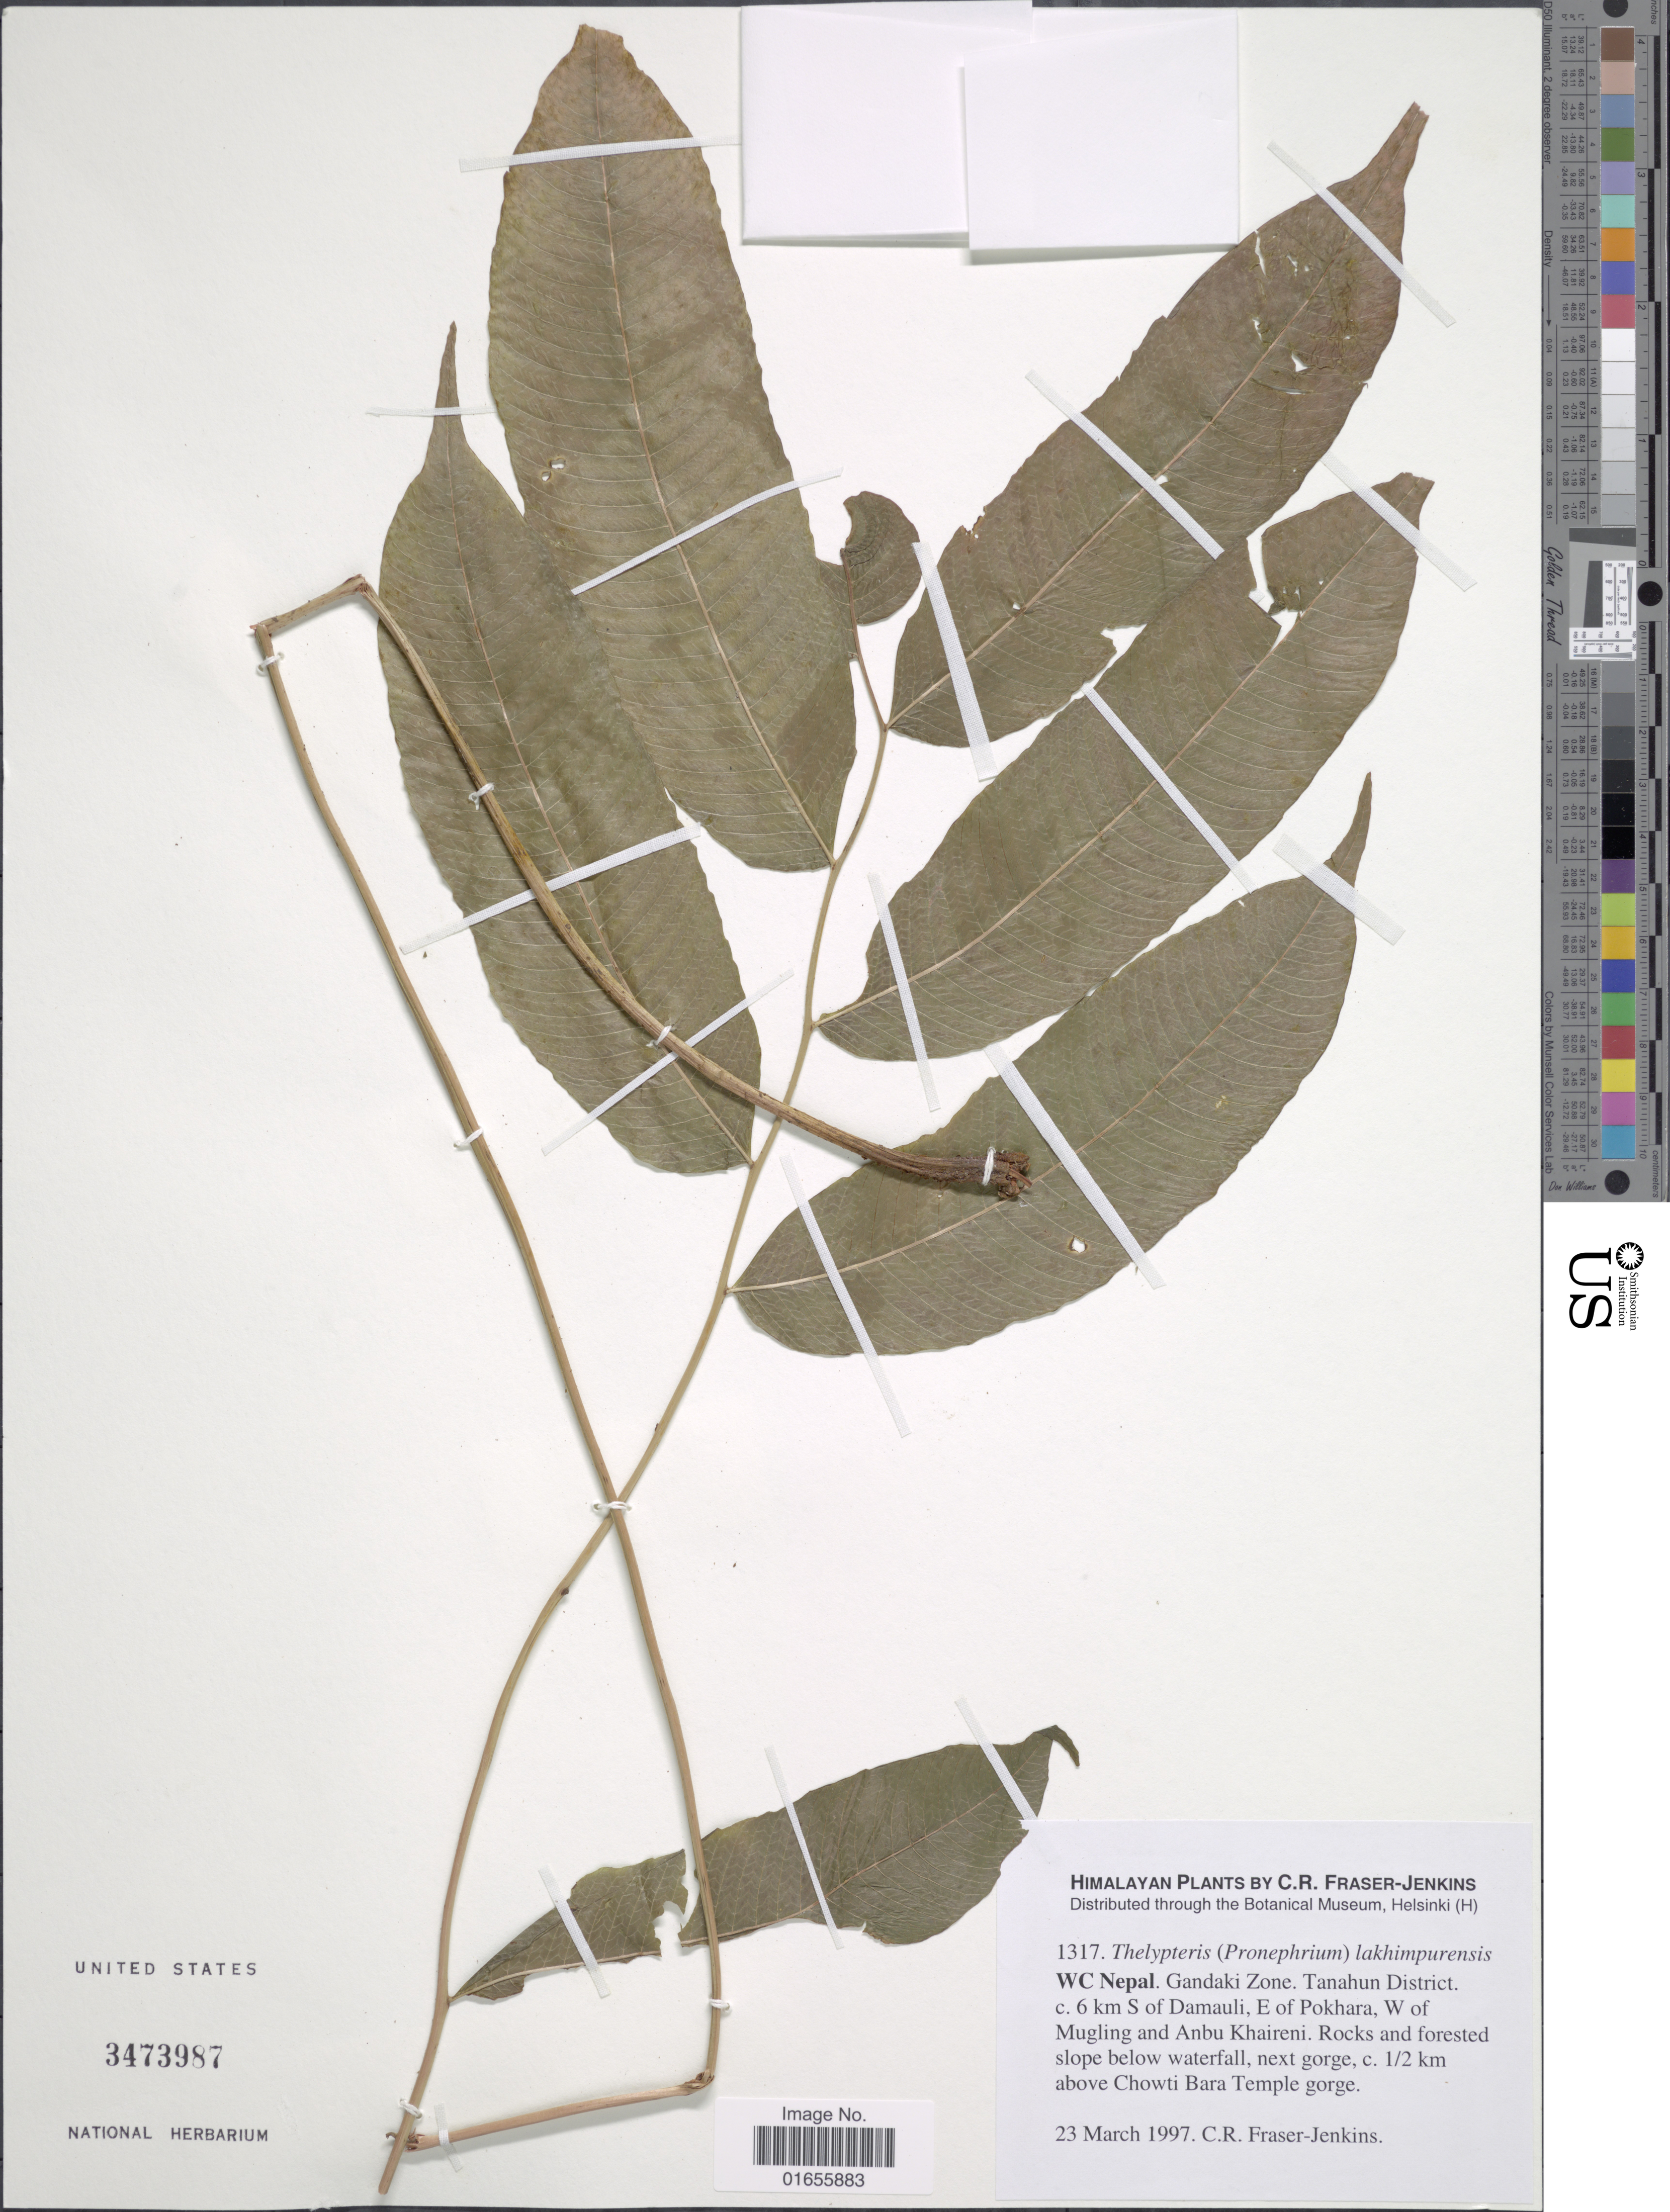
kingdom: Plantae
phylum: Tracheophyta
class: Polypodiopsida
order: Polypodiales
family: Thelypteridaceae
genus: Pronephrium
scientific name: Pronephrium lakhimpurense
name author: (Rosenst.) Holttum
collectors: C. R. Fraser-Jenkins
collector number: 1317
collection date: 1997-03-23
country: Nepal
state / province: Gandaki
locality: WC Nepal. Tanahun District. c. 6 km S of Damauli, E of Pokhara, W of Mugling and Anbu Khaireni. Rocks and forested slope below waterfall, next gorge, c. 1/2 km above Chowti Bara Temple gorge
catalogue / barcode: US 3473987